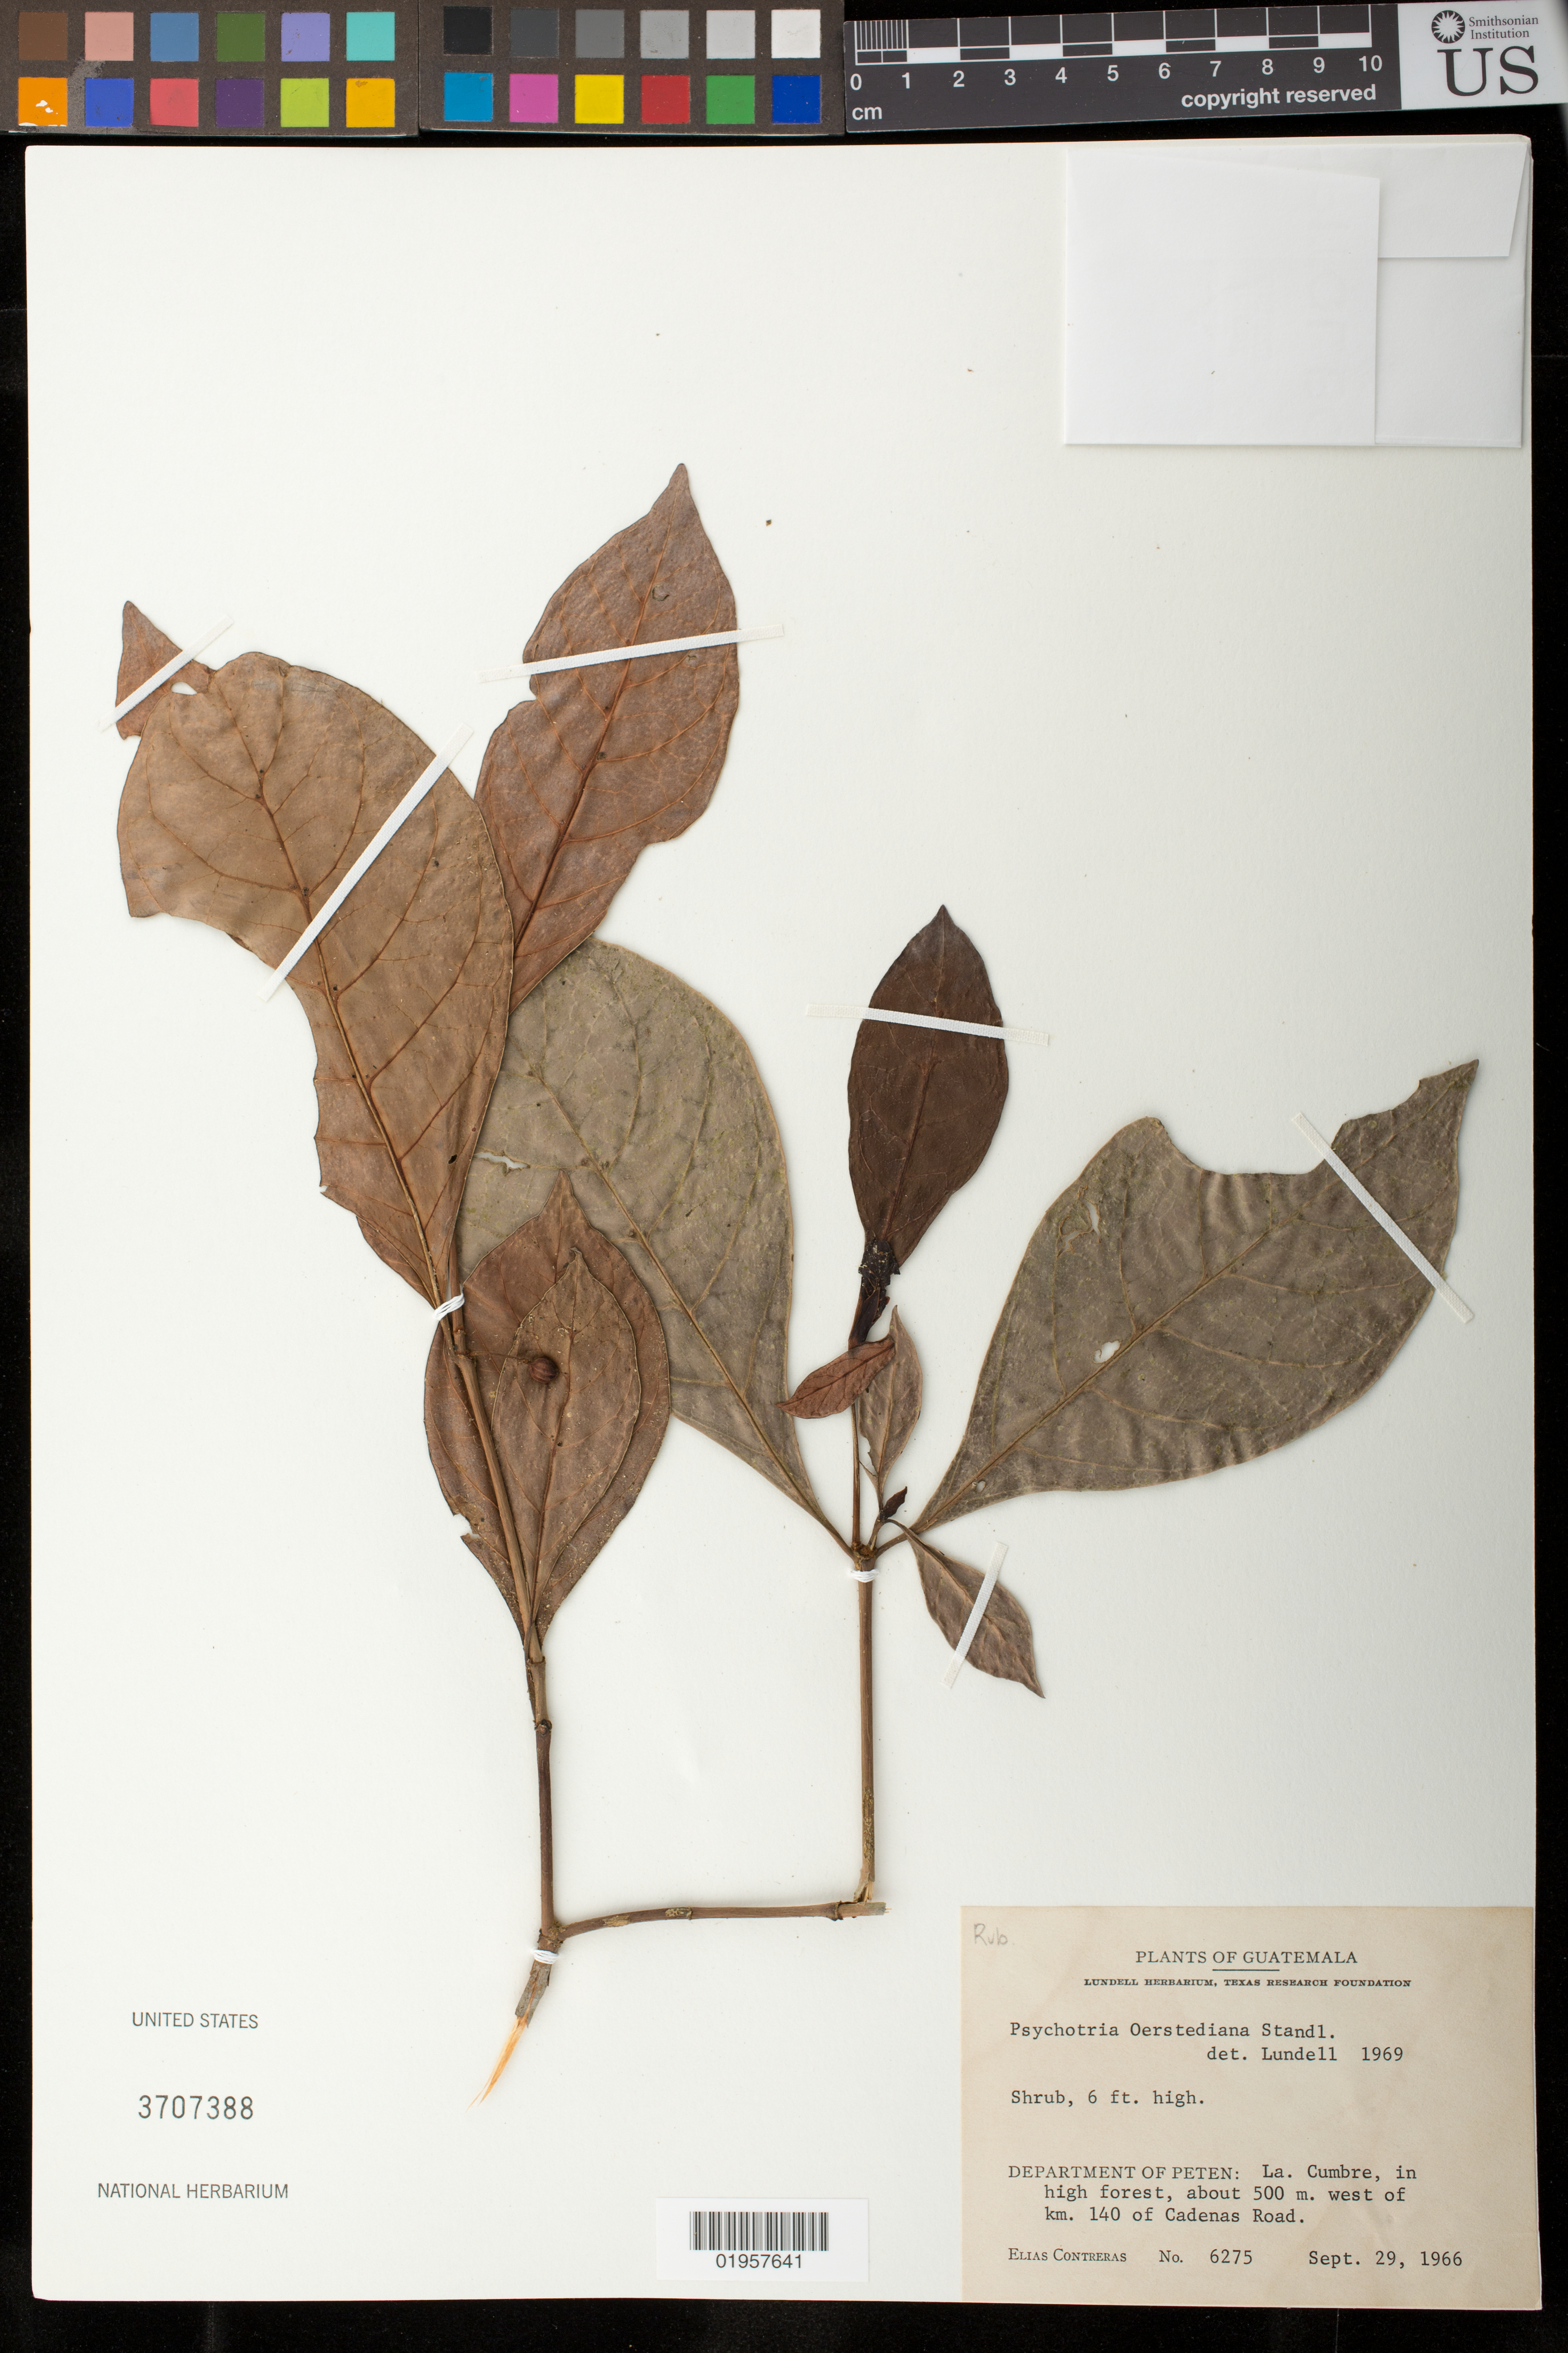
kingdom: Plantae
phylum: Tracheophyta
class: Magnoliopsida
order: Gentianales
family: Rubiaceae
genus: Psychotria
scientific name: Psychotria oerstediana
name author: Standl.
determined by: Lundell, C. L.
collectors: E. Contreras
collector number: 6275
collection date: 1966-09-29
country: Guatemala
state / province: El Petén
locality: La Cumbre, about 500 m W of km 140 of Cadenas Road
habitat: In high forest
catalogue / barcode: US 3707388